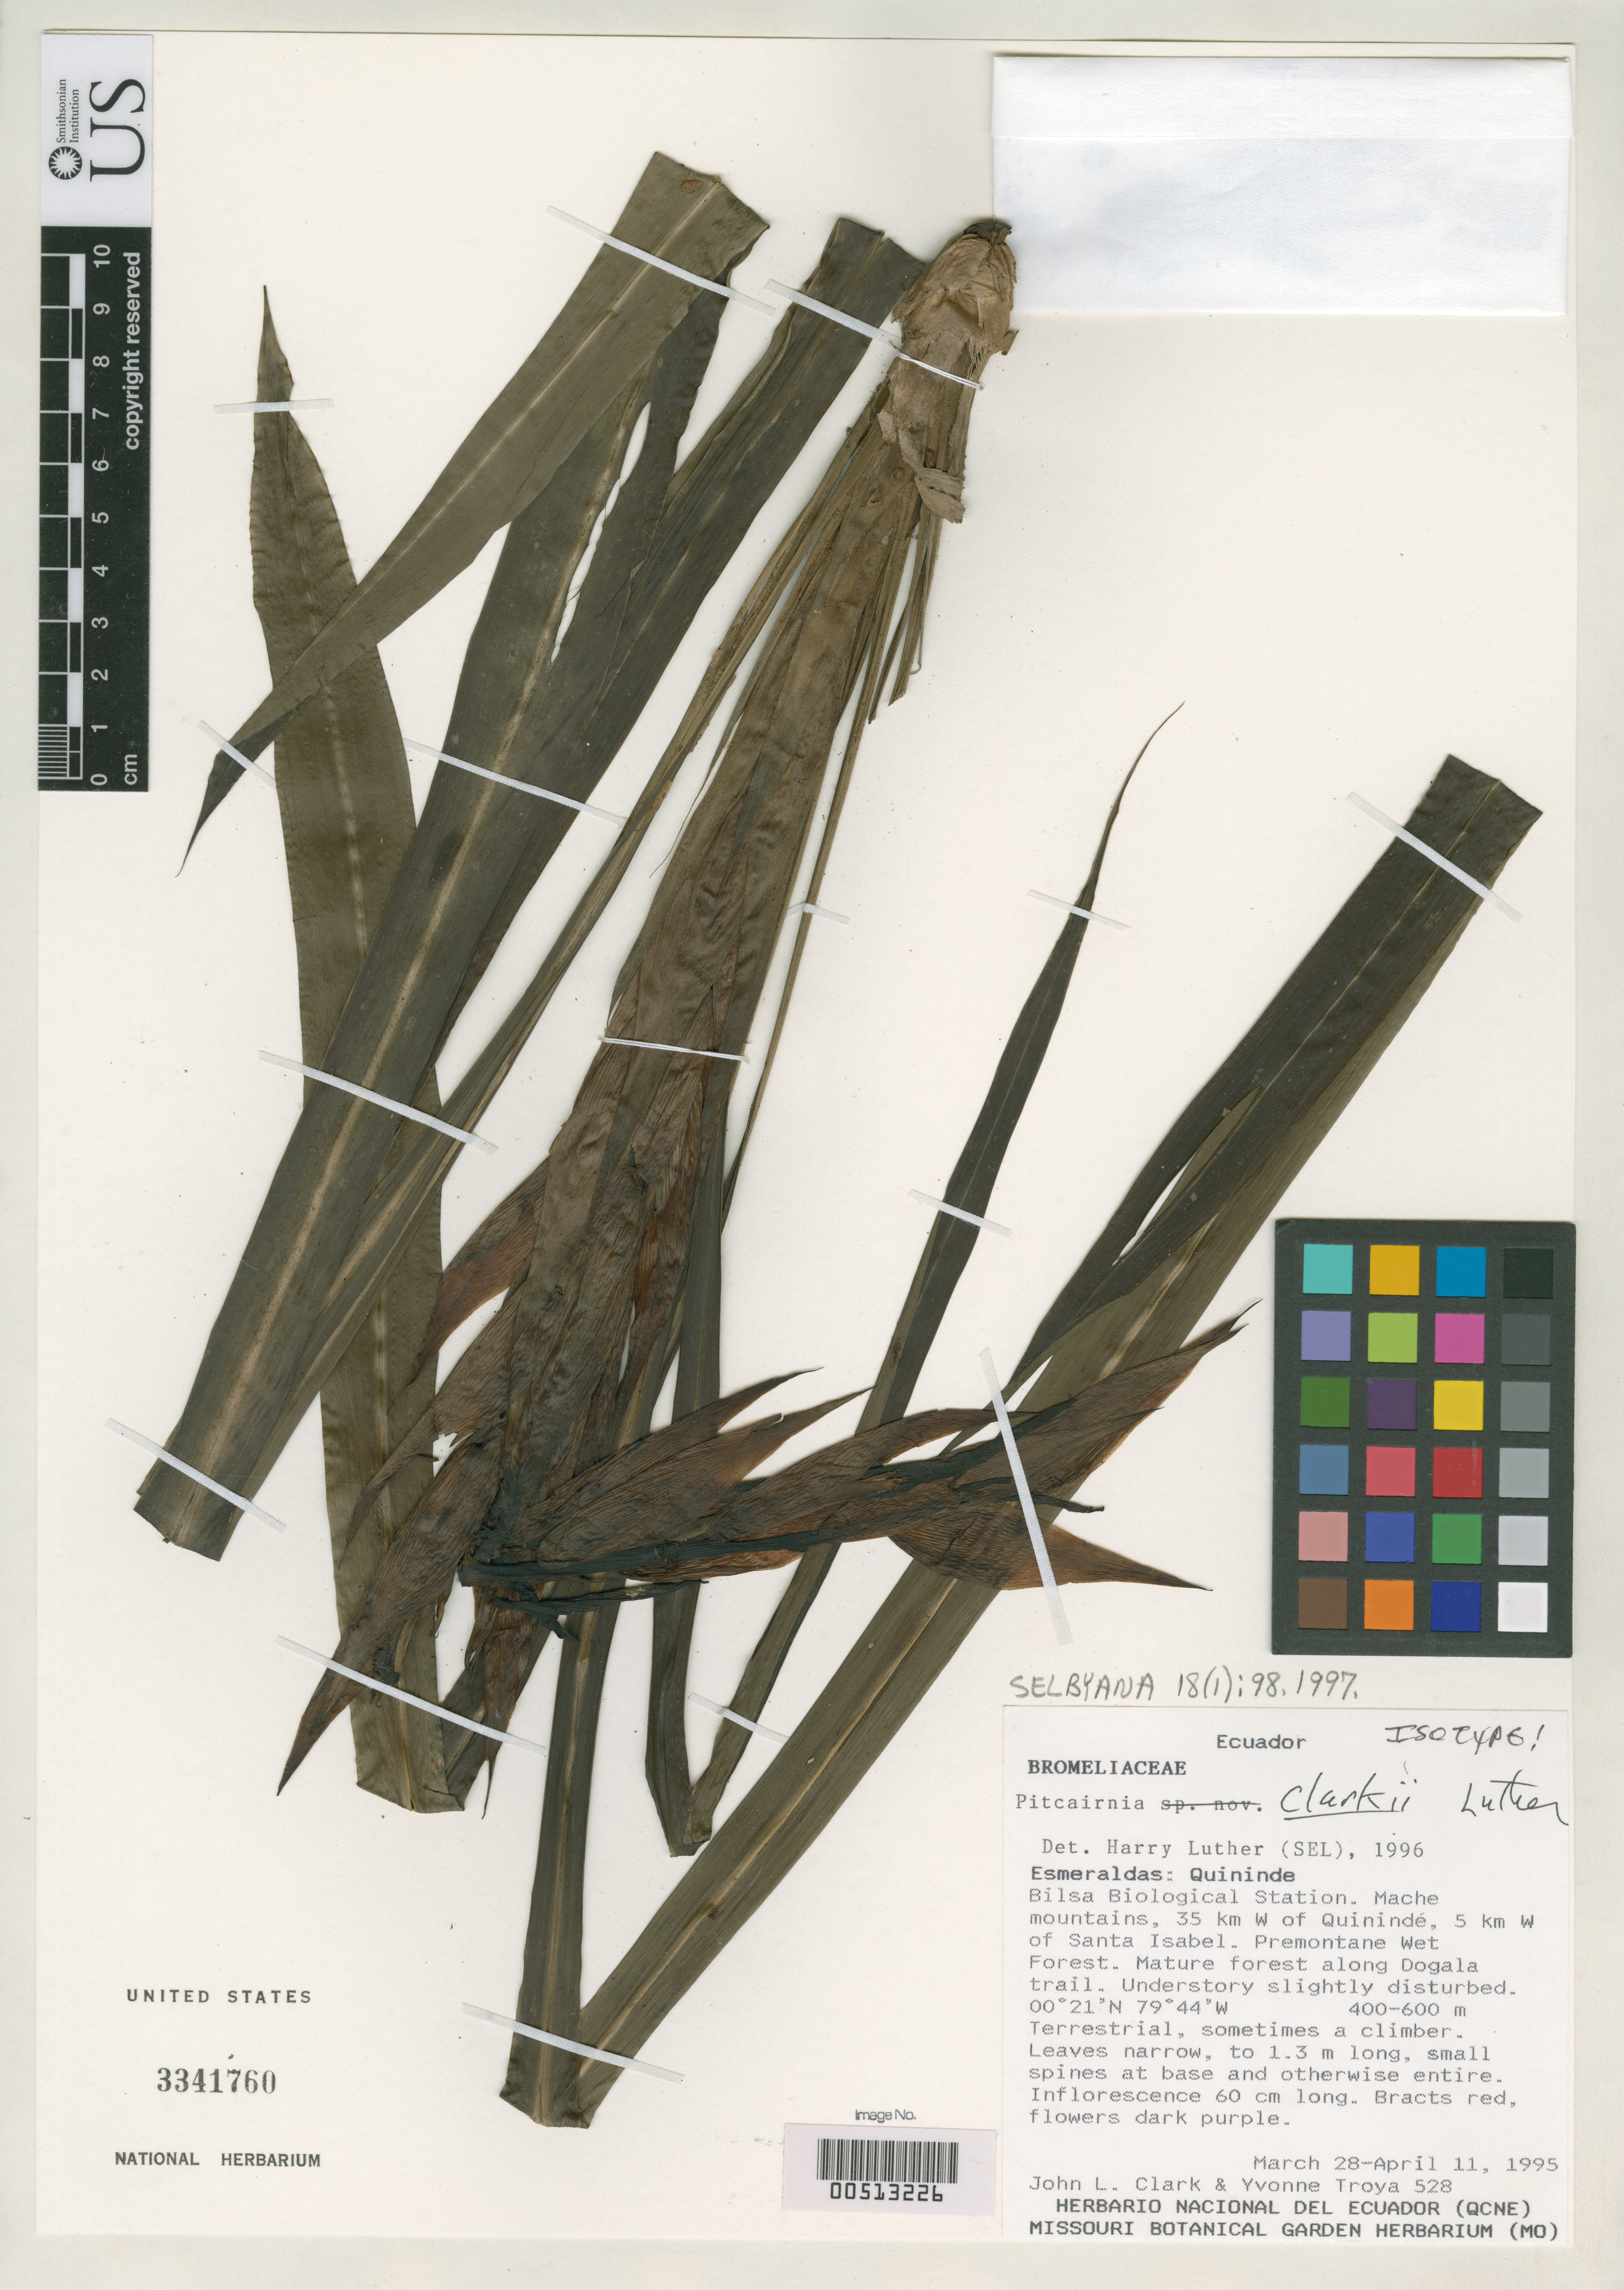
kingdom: Plantae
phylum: Tracheophyta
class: Liliopsida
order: Poales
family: Bromeliaceae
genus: Pitcairnia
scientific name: Pitcairnia clarkii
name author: H. Luther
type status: Isotype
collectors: J. L. Clark & Y. Troya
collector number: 528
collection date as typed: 28 Mar 1995 to 11 Apr 1995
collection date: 1995-03-28/1995-04-11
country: Ecuador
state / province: Esmeraldas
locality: Quininde, Bilsa Biological Station, Mache Mountains, 35 km W of Quininde, 5 km W of Santa Isabel.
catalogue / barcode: US 3341760